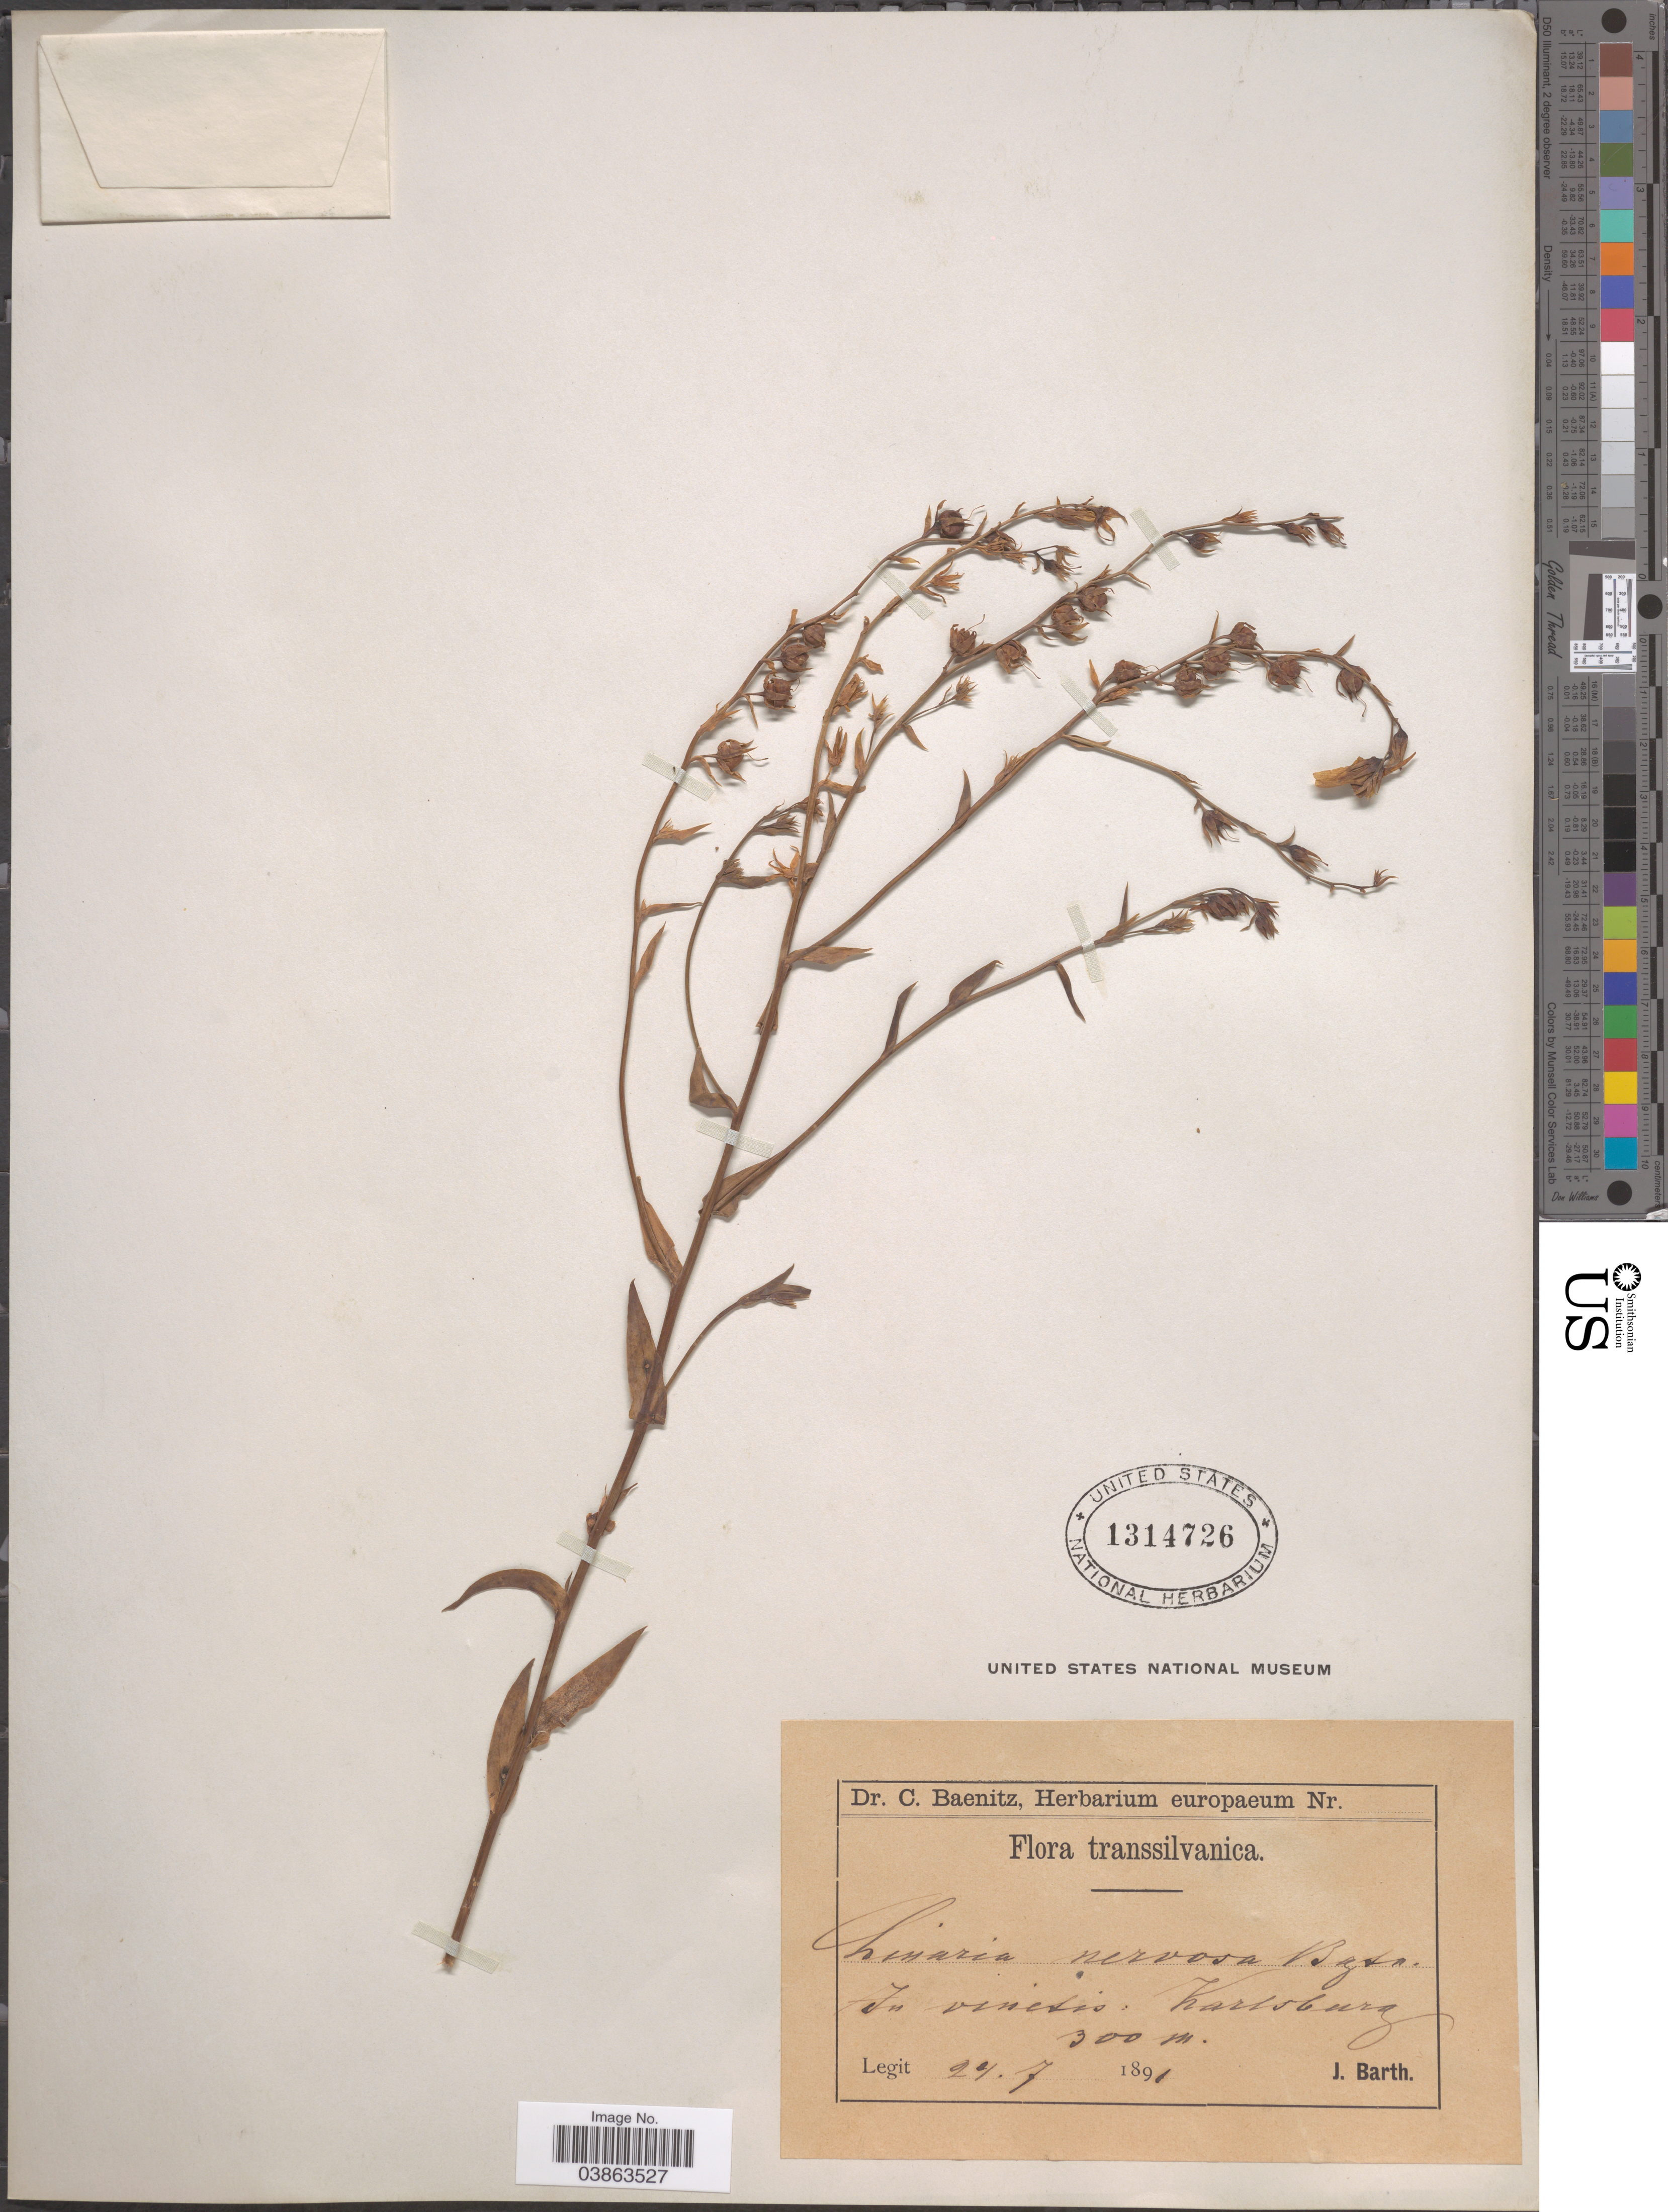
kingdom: Plantae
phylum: Tracheophyta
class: Magnoliopsida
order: Lamiales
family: Plantaginaceae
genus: Linaria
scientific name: Linaria nervosa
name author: Baumg.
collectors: J. Barth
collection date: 1891-07-24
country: Romania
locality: Transsilvanica. In vinetis, Kartsburg.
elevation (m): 300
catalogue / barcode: US 1314726